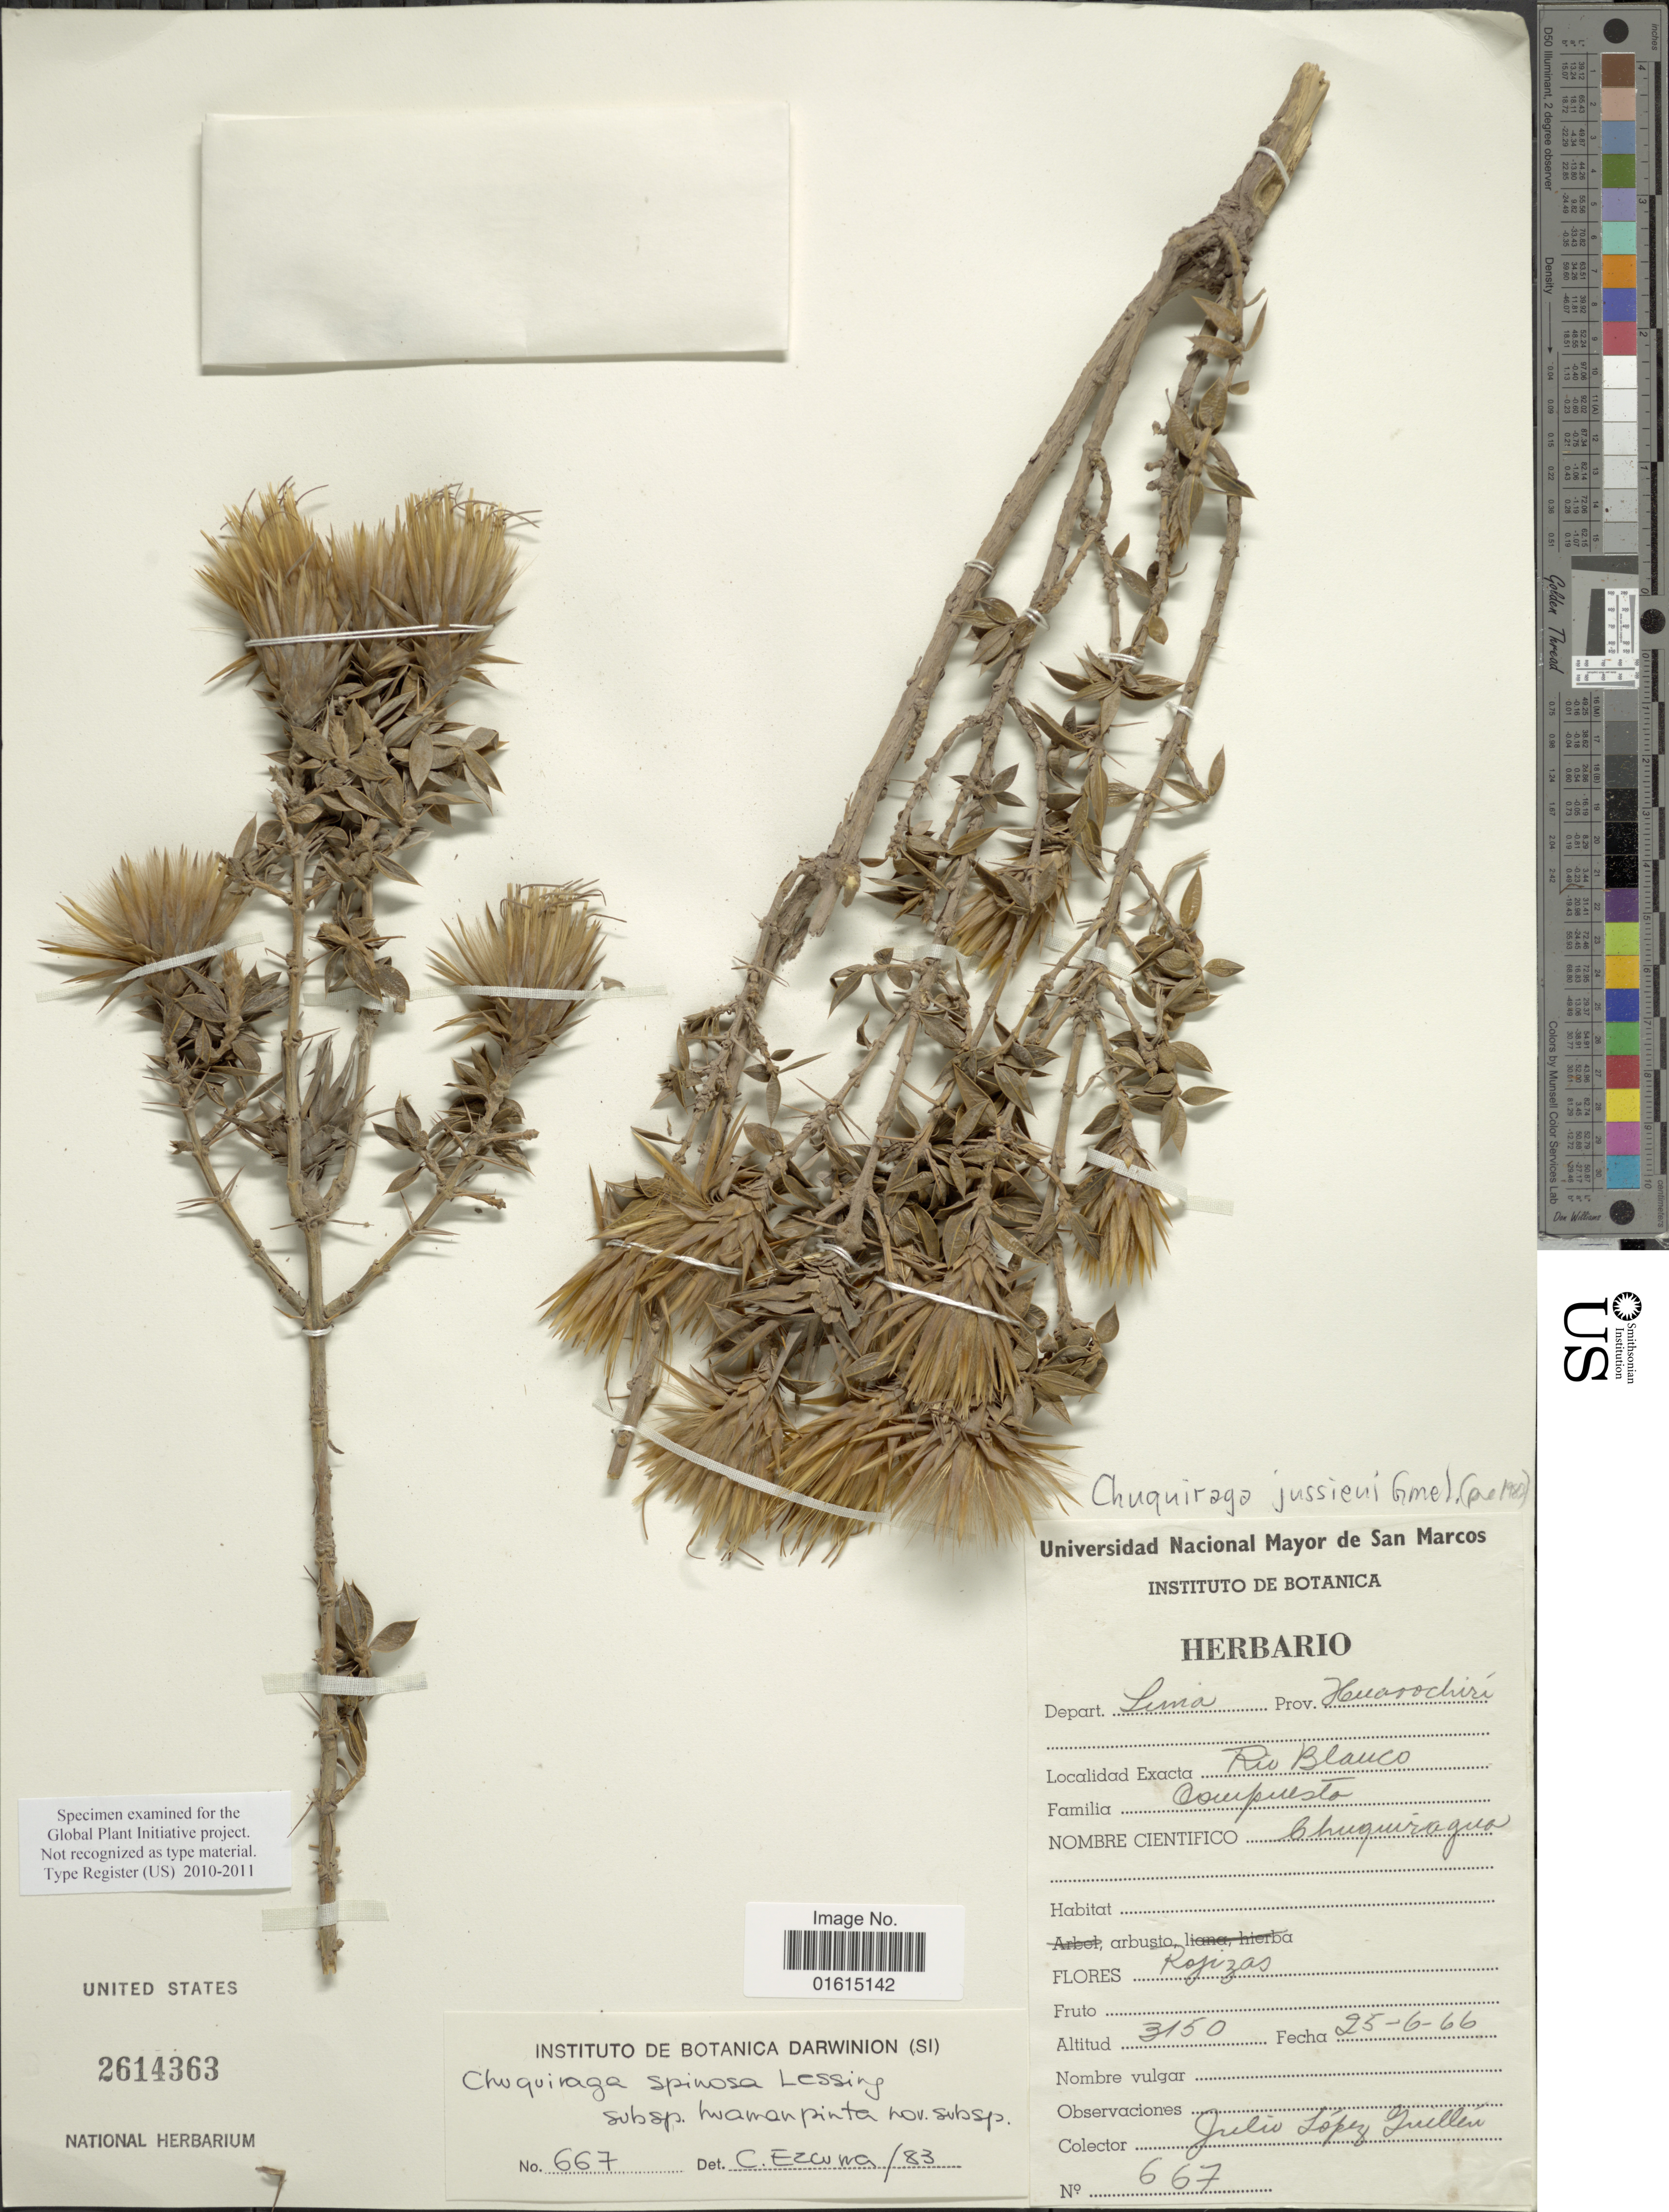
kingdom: Plantae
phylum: Tracheophyta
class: Magnoliopsida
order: Asterales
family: Asteraceae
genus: Chuquiraga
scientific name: Chuquiraga spinosa subsp. huamanpinta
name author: C. Ezcurra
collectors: J. López Guillén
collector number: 667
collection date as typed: Transcribed d/m/y: 25/6/66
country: Peru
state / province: Lima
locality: Depart. Lima, Prov. Huarochiri, Rio Blanco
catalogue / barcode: US 2614363